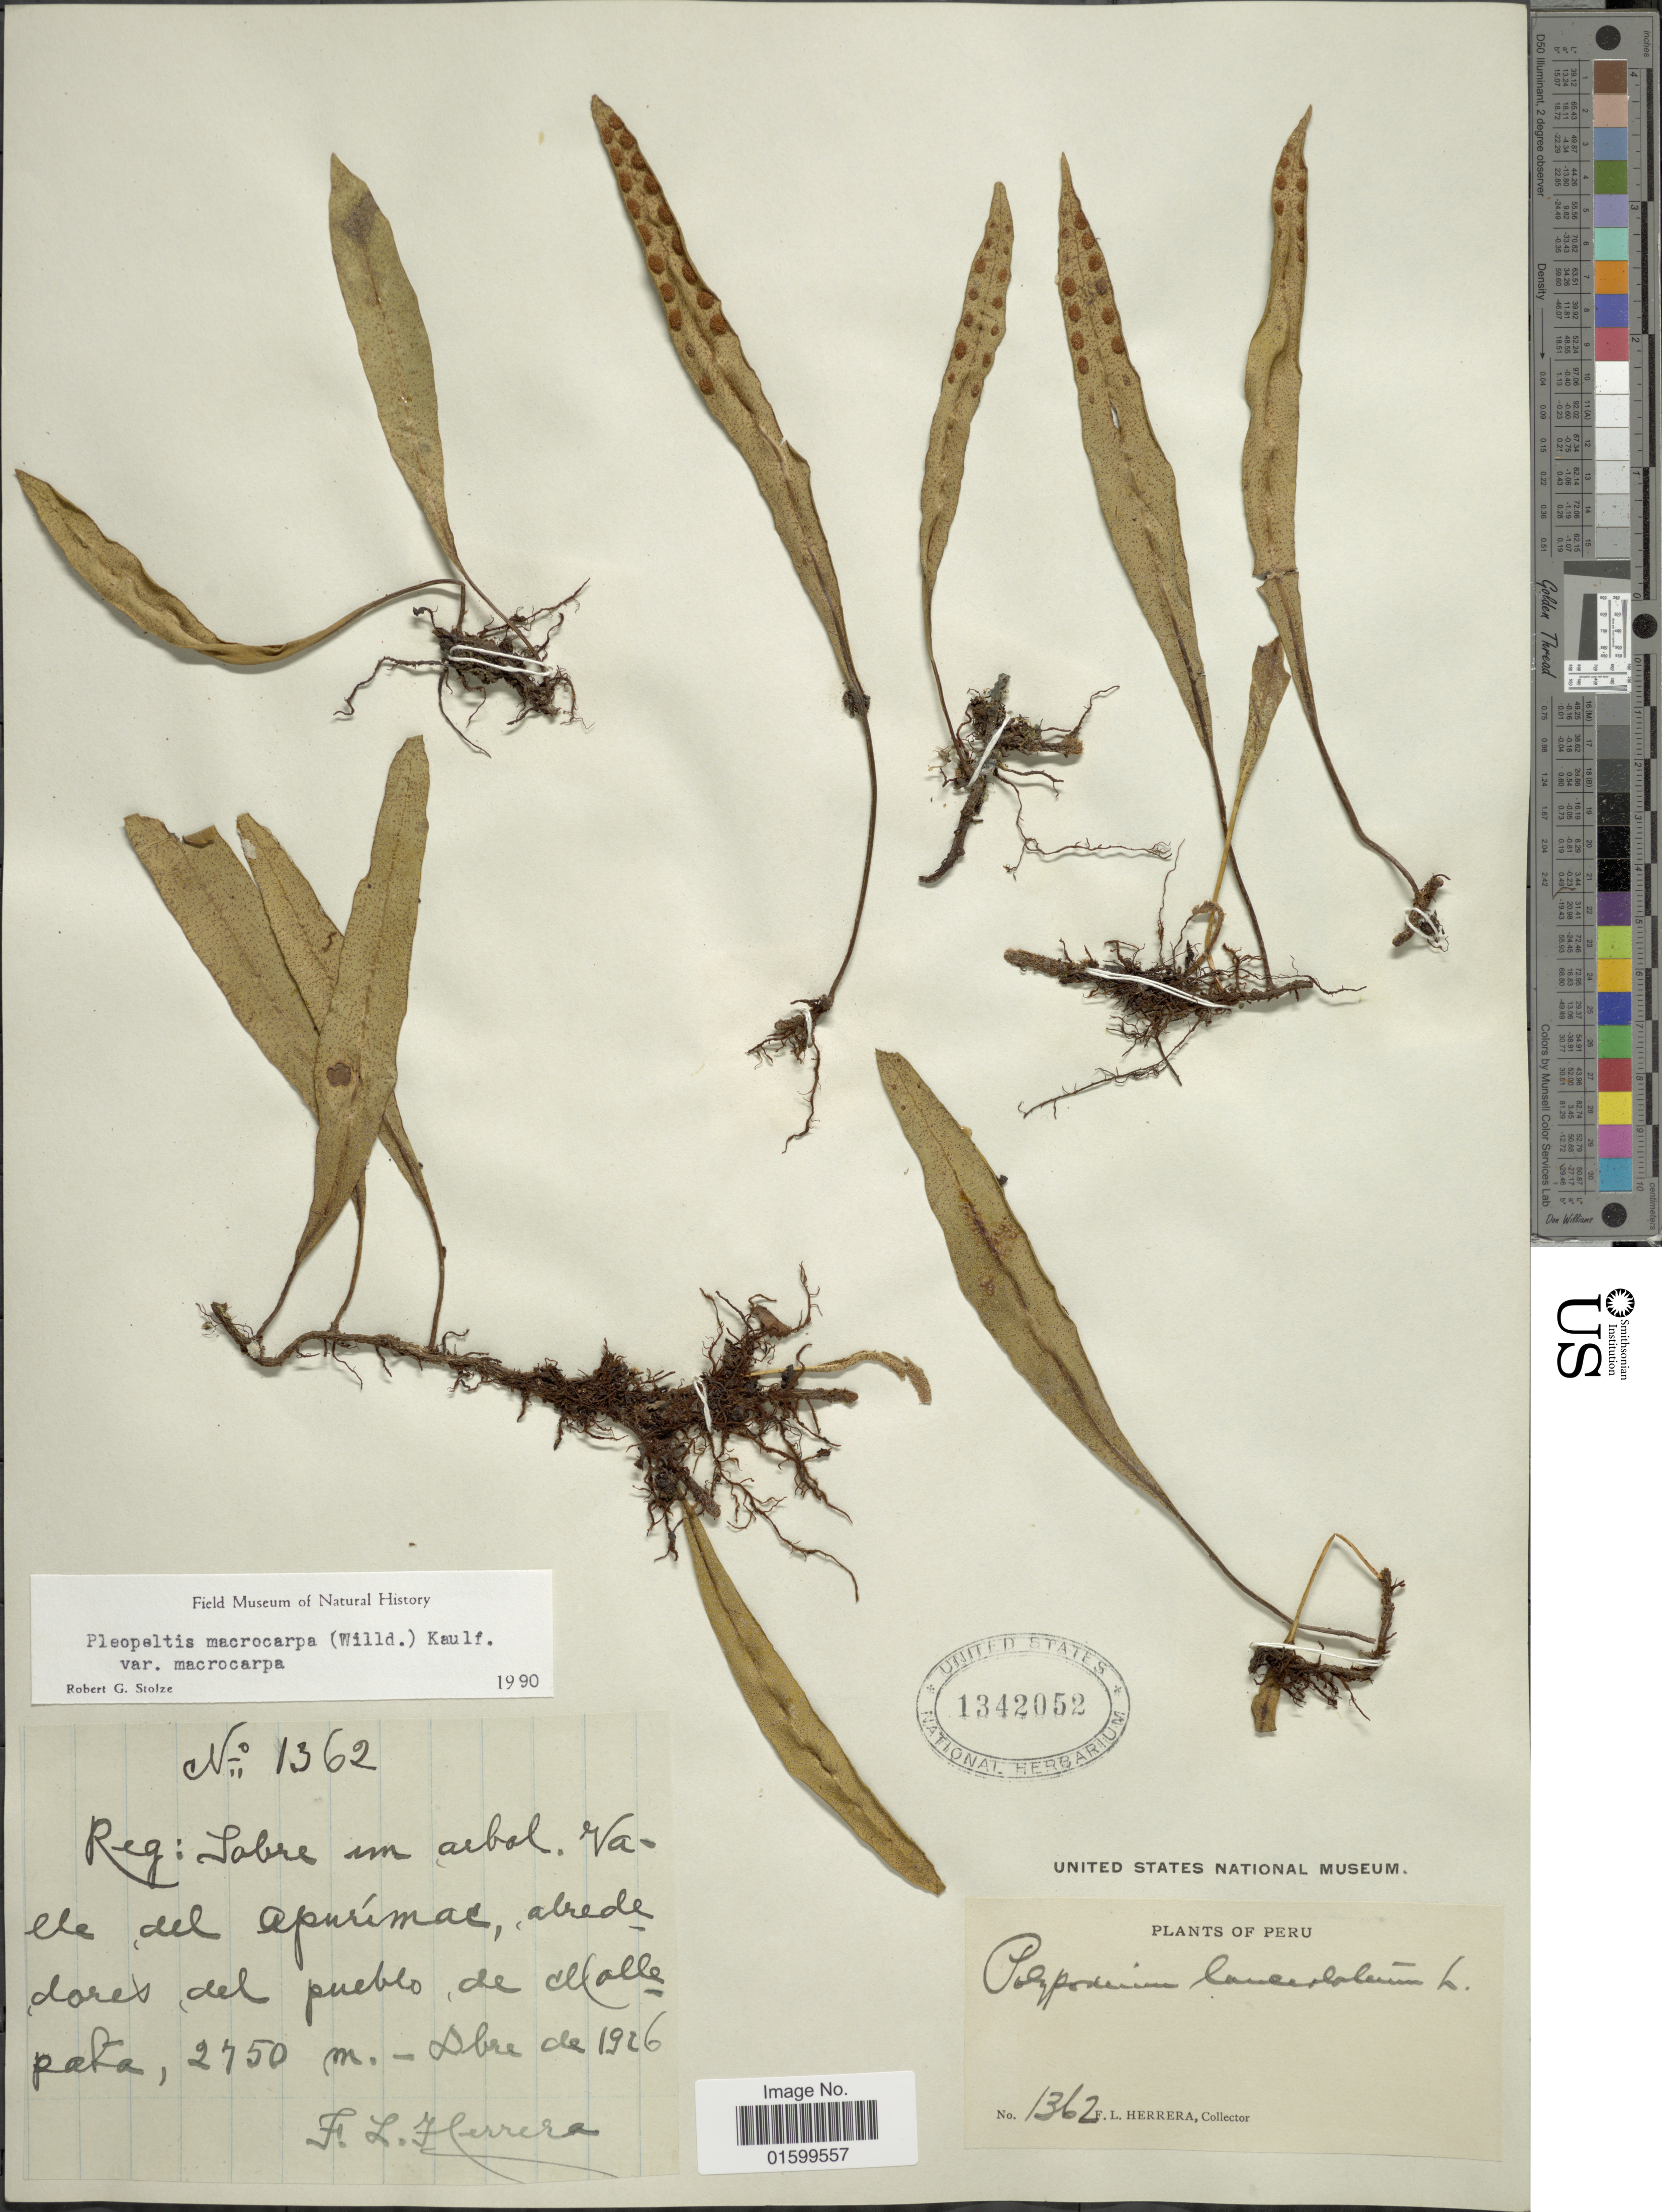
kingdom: Plantae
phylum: Tracheophyta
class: Polypodiopsida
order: Polypodiales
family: Polypodiaceae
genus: Pleopeltis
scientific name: Pleopeltis macrocarpa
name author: (Bory ex Willd.) Kaulf.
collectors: F. L. Herrera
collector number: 1362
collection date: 1926-12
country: Peru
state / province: Apurímac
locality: Sobre un arbol Valle del Apurimac, alrededores del pueblo de Mollepata.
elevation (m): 2750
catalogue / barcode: US 1342052